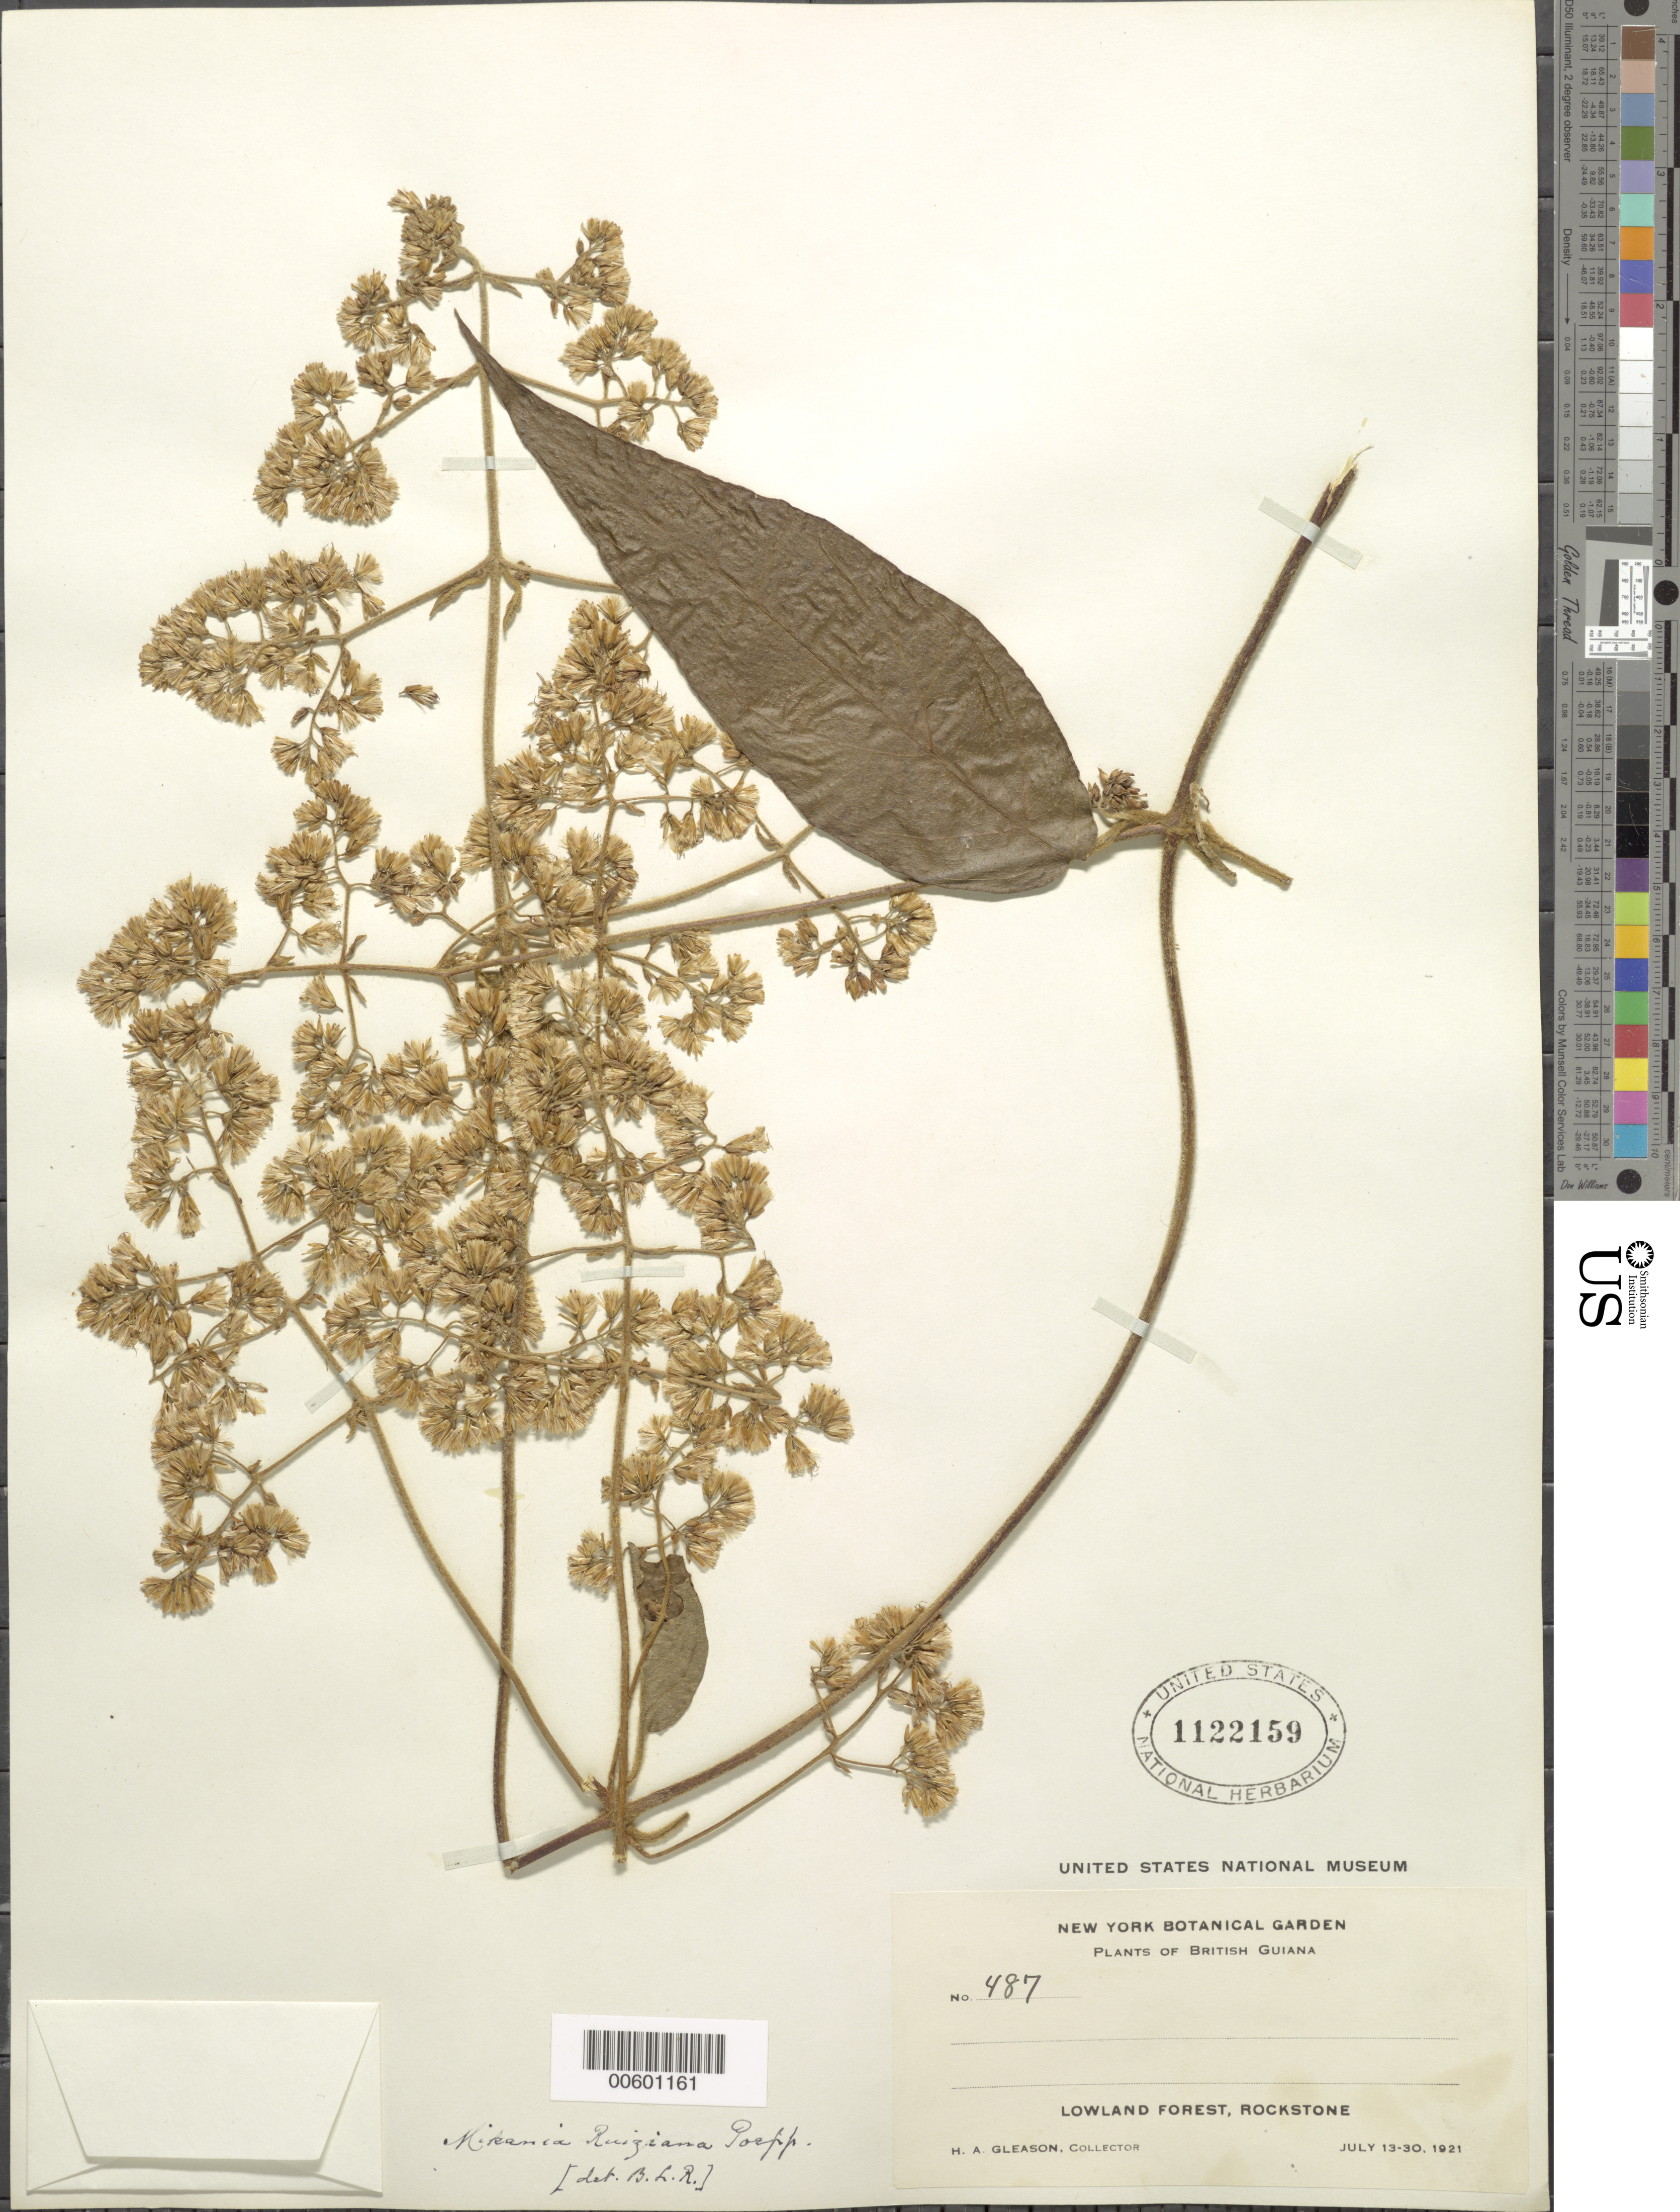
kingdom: Plantae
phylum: Tracheophyta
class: Magnoliopsida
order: Asterales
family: Asteraceae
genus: Mikania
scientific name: Mikania ruiziana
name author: Poepp.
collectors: H. A. Gleason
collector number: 487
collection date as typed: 13-Jul-21 to 30-Jul-21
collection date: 1921-07-13/1921-07-30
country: Guyana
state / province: U. Demerara-Berbice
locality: Rockstone, in and about the village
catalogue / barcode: US 1122159